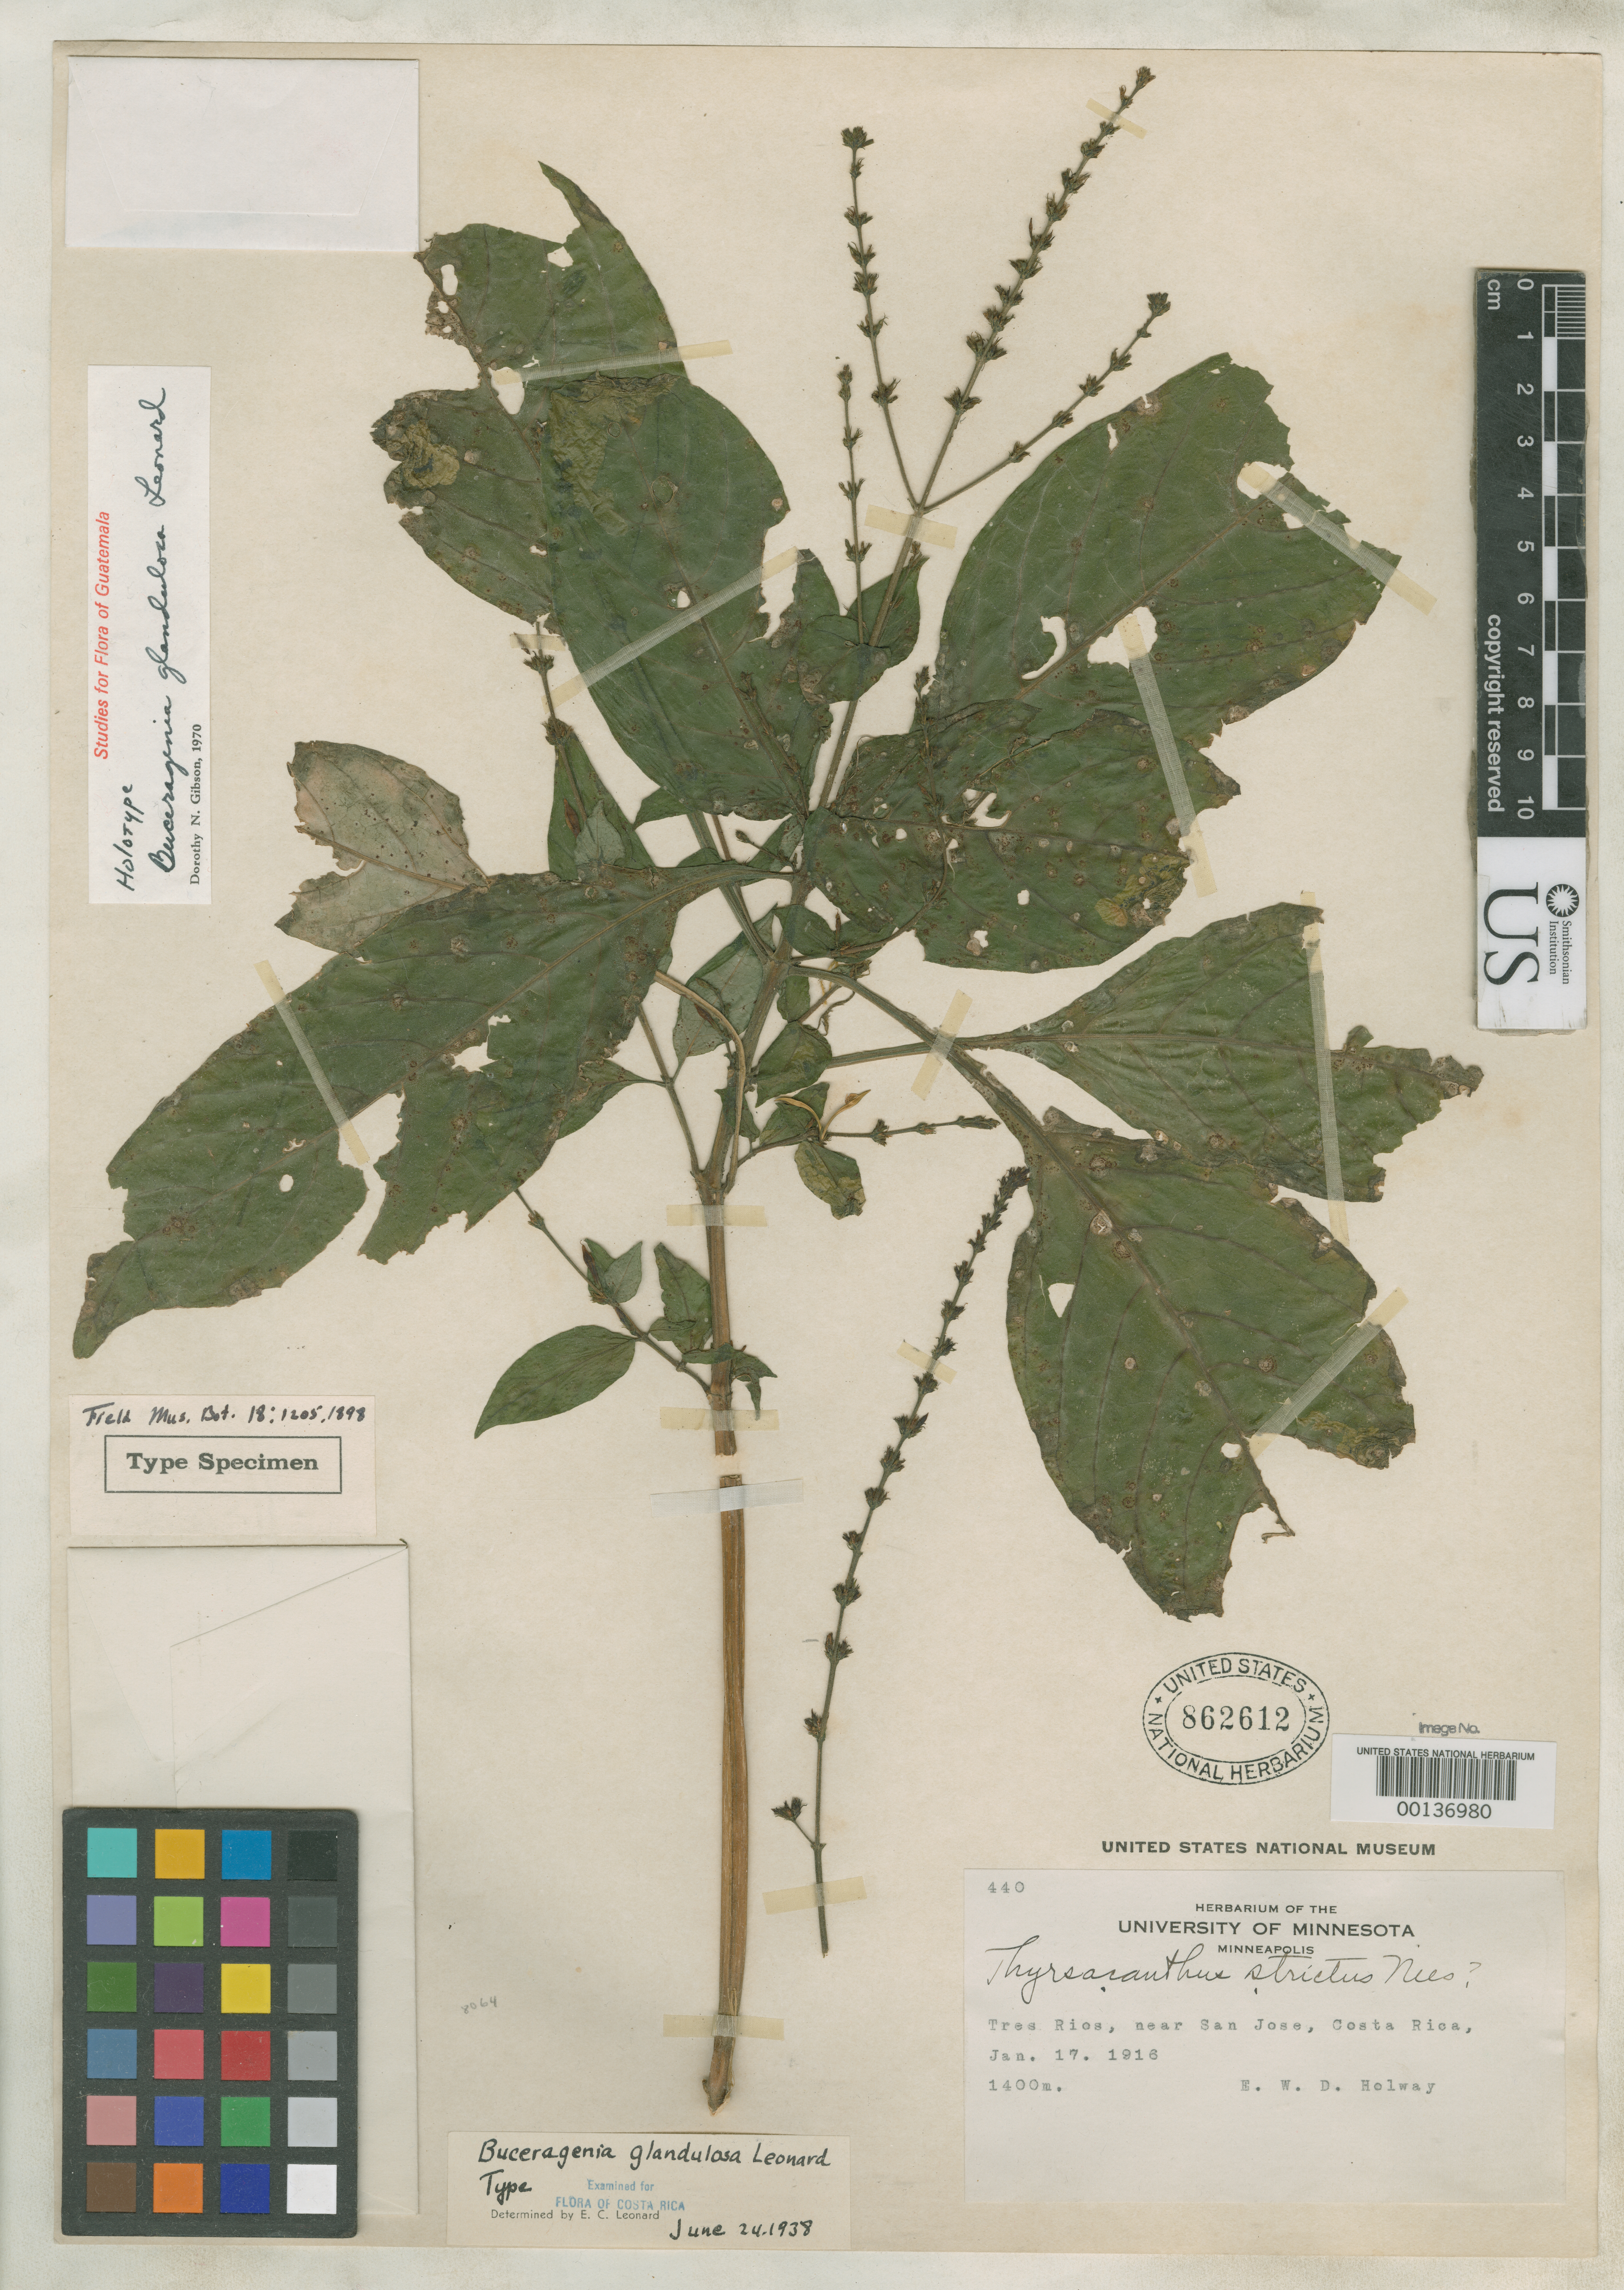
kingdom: Plantae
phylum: Tracheophyta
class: Magnoliopsida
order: Lamiales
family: Acanthaceae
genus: Buceragenia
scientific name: Buceragenia glandulosa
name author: Leonard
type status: Holotype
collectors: E. W. D. Holway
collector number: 440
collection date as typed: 17 Jan 1916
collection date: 1916-01-17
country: Costa Rica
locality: Tres Rios, near San Jose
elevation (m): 1400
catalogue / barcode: US 862612